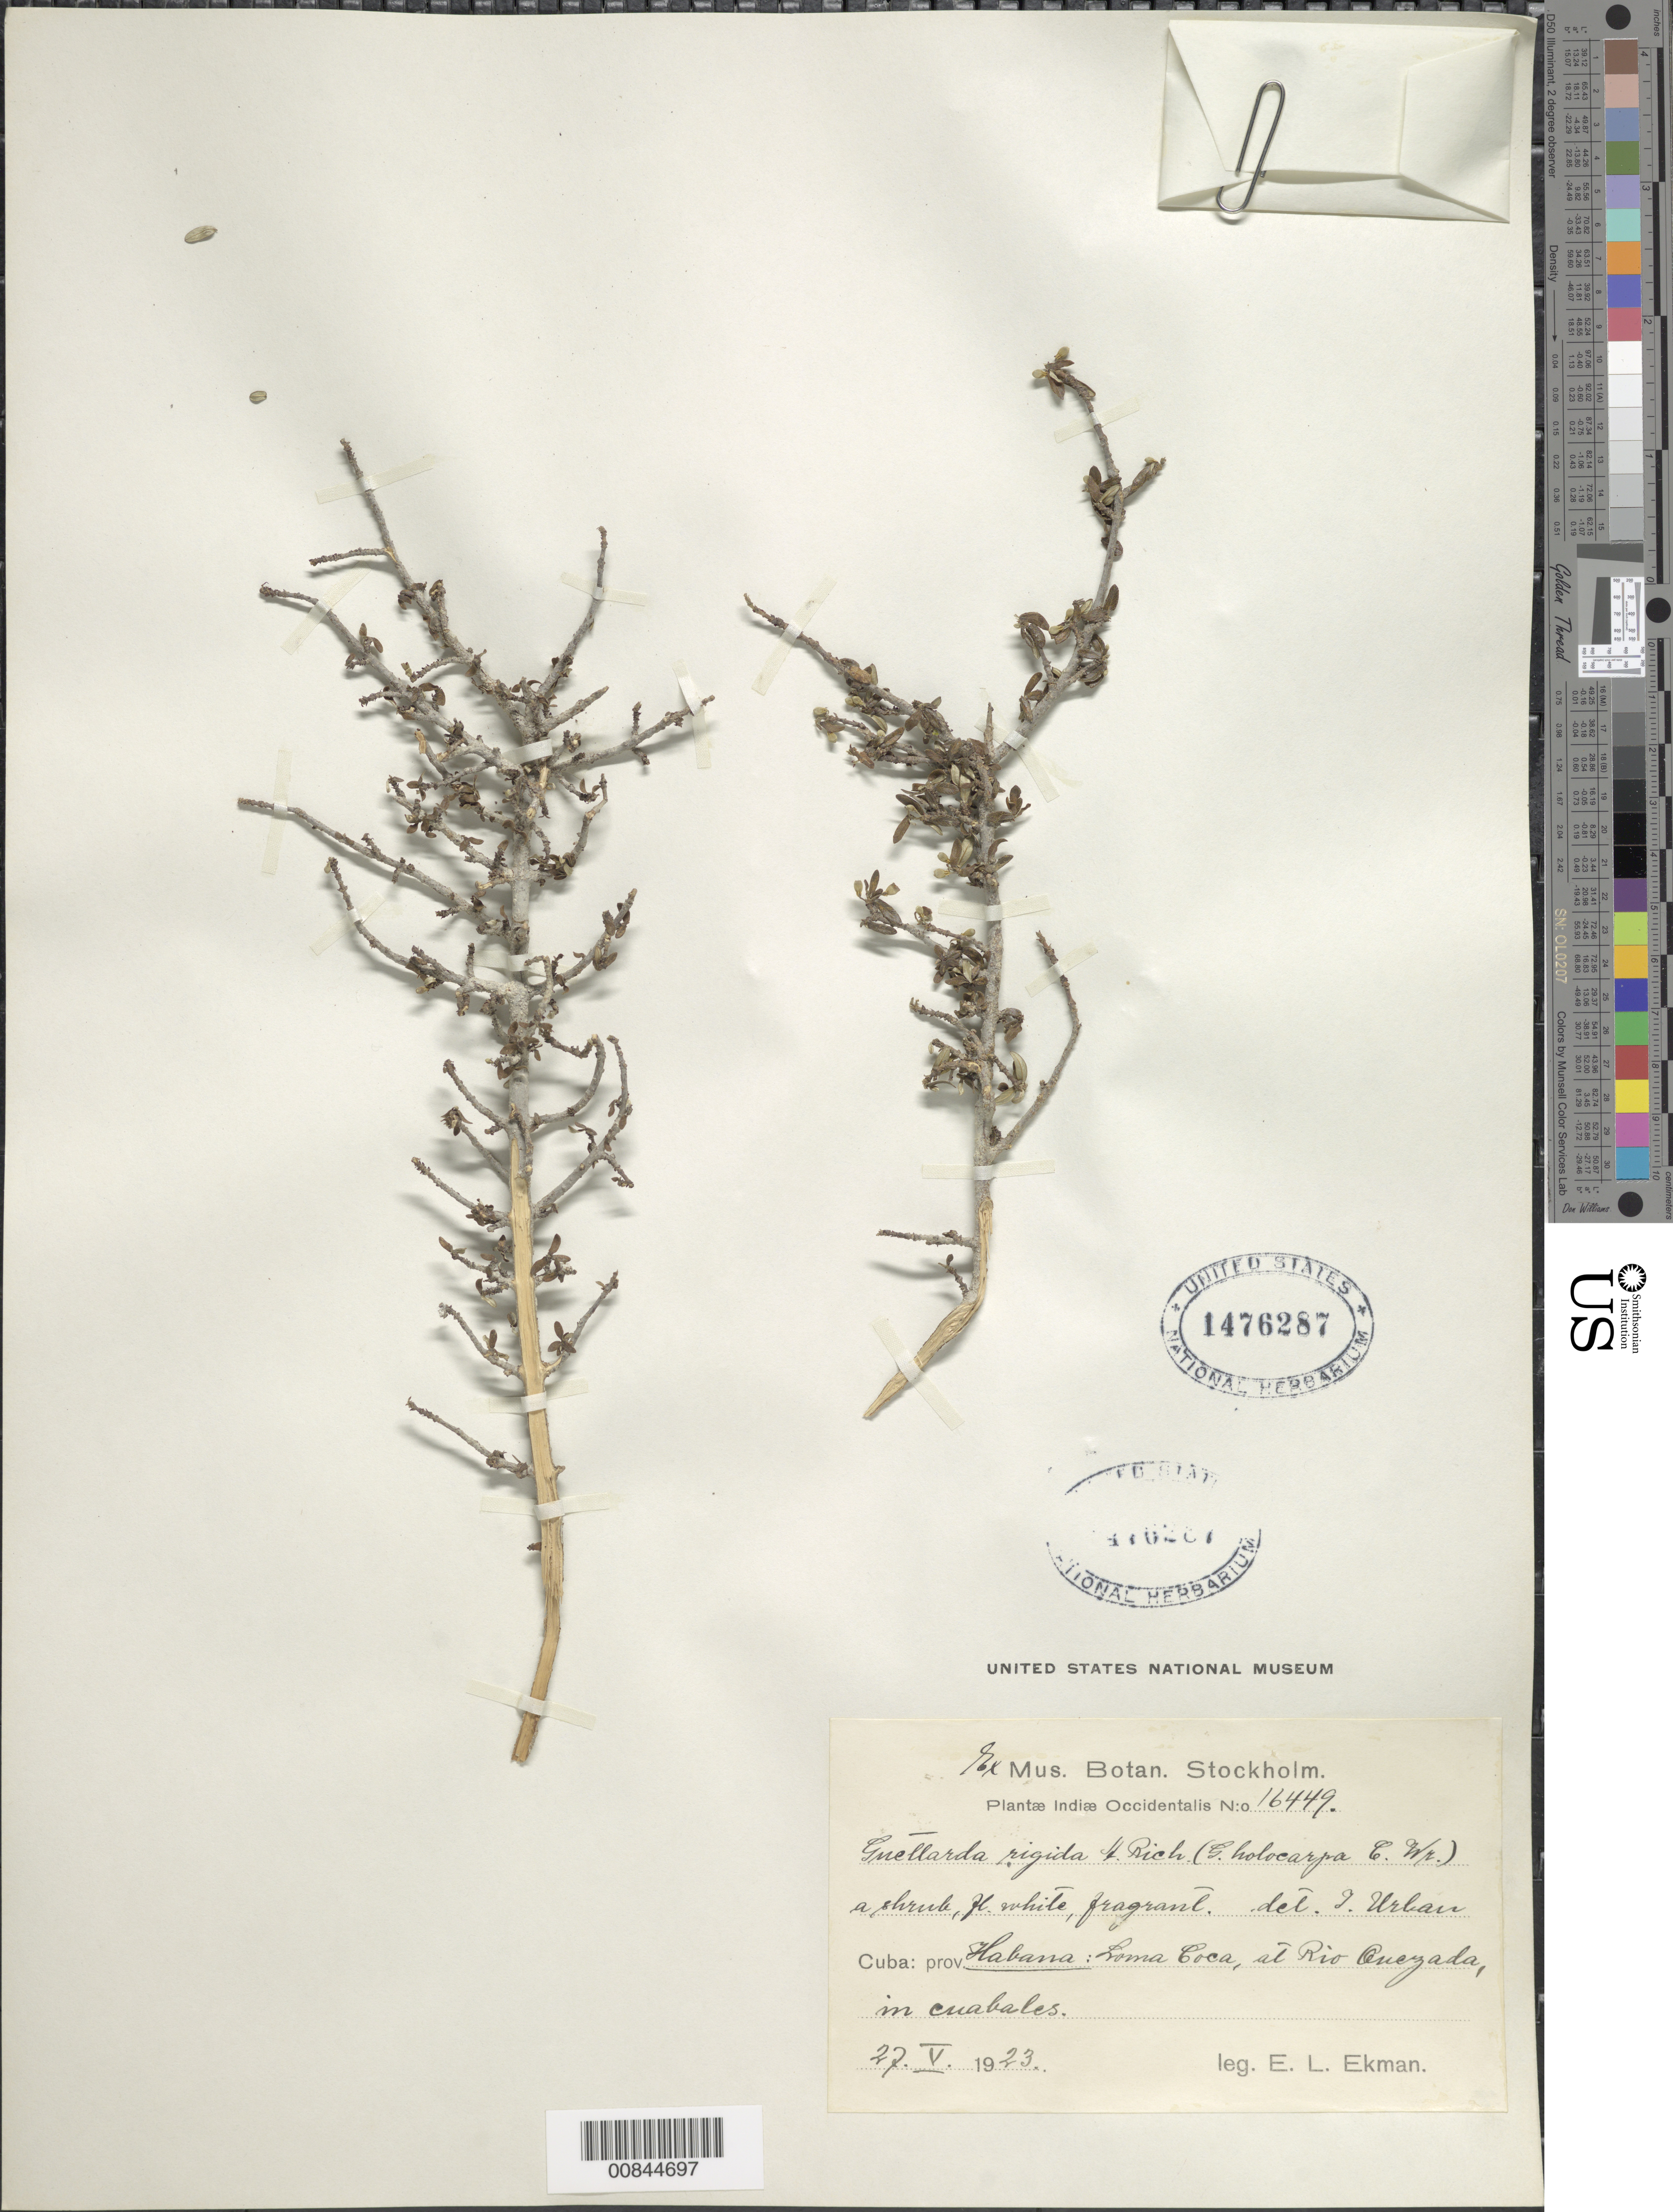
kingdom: Plantae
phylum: Tracheophyta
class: Magnoliopsida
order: Gentianales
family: Rubiaceae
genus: Guettarda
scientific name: Guettarda rigida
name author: A. Rich.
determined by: Urban, Ignatz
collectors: E. L. Ekman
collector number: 16449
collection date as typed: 27 May 1923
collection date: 1923-05-27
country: Cuba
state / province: La Habana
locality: Loma Coca, at Rio Quezada (sp?)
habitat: In cuabales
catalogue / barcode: US 1476287